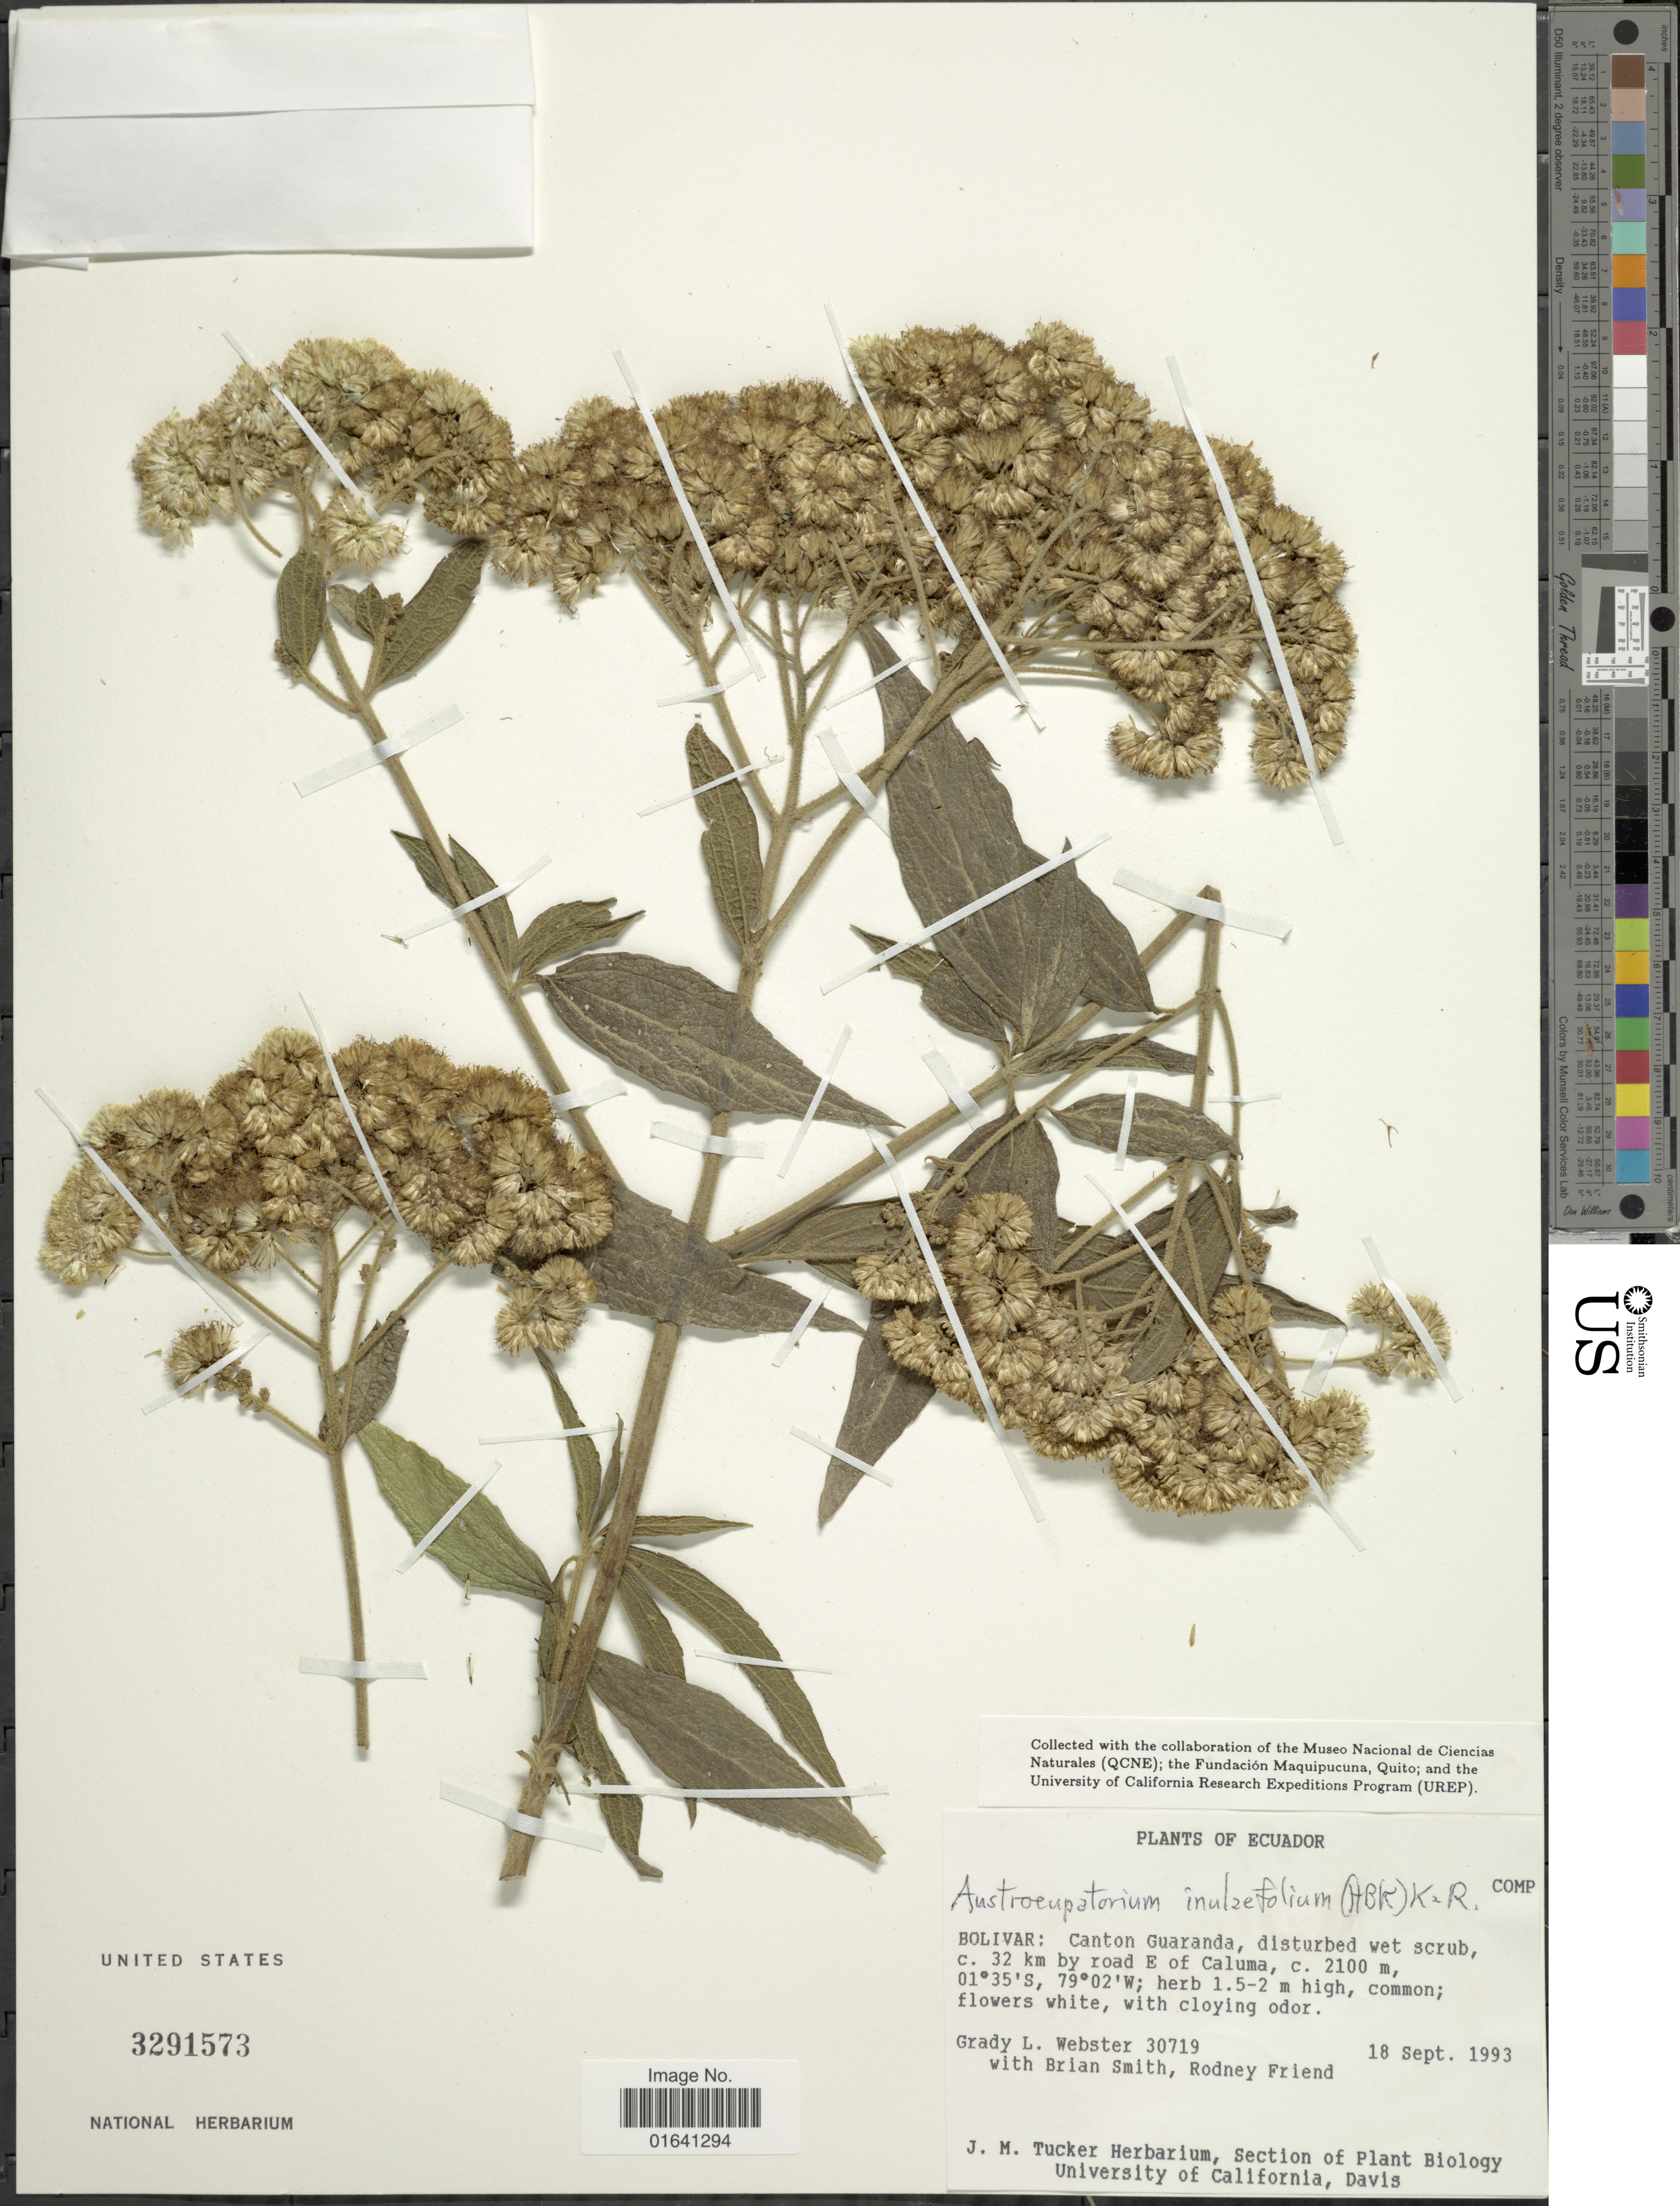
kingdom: Plantae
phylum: Tracheophyta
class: Magnoliopsida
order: Asterales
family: Asteraceae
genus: Austroeupatorium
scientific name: Austroeupatorium inulaefolium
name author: (Kunth) R.M. King & H. Rob.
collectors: G. L. Webster, B. D. Smith & R. Friend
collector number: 30719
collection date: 1993-09-18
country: Ecuador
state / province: Bolívar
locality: Canton Guaranda, c. 32 km by road E Caluma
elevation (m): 2100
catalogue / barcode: US 3291573